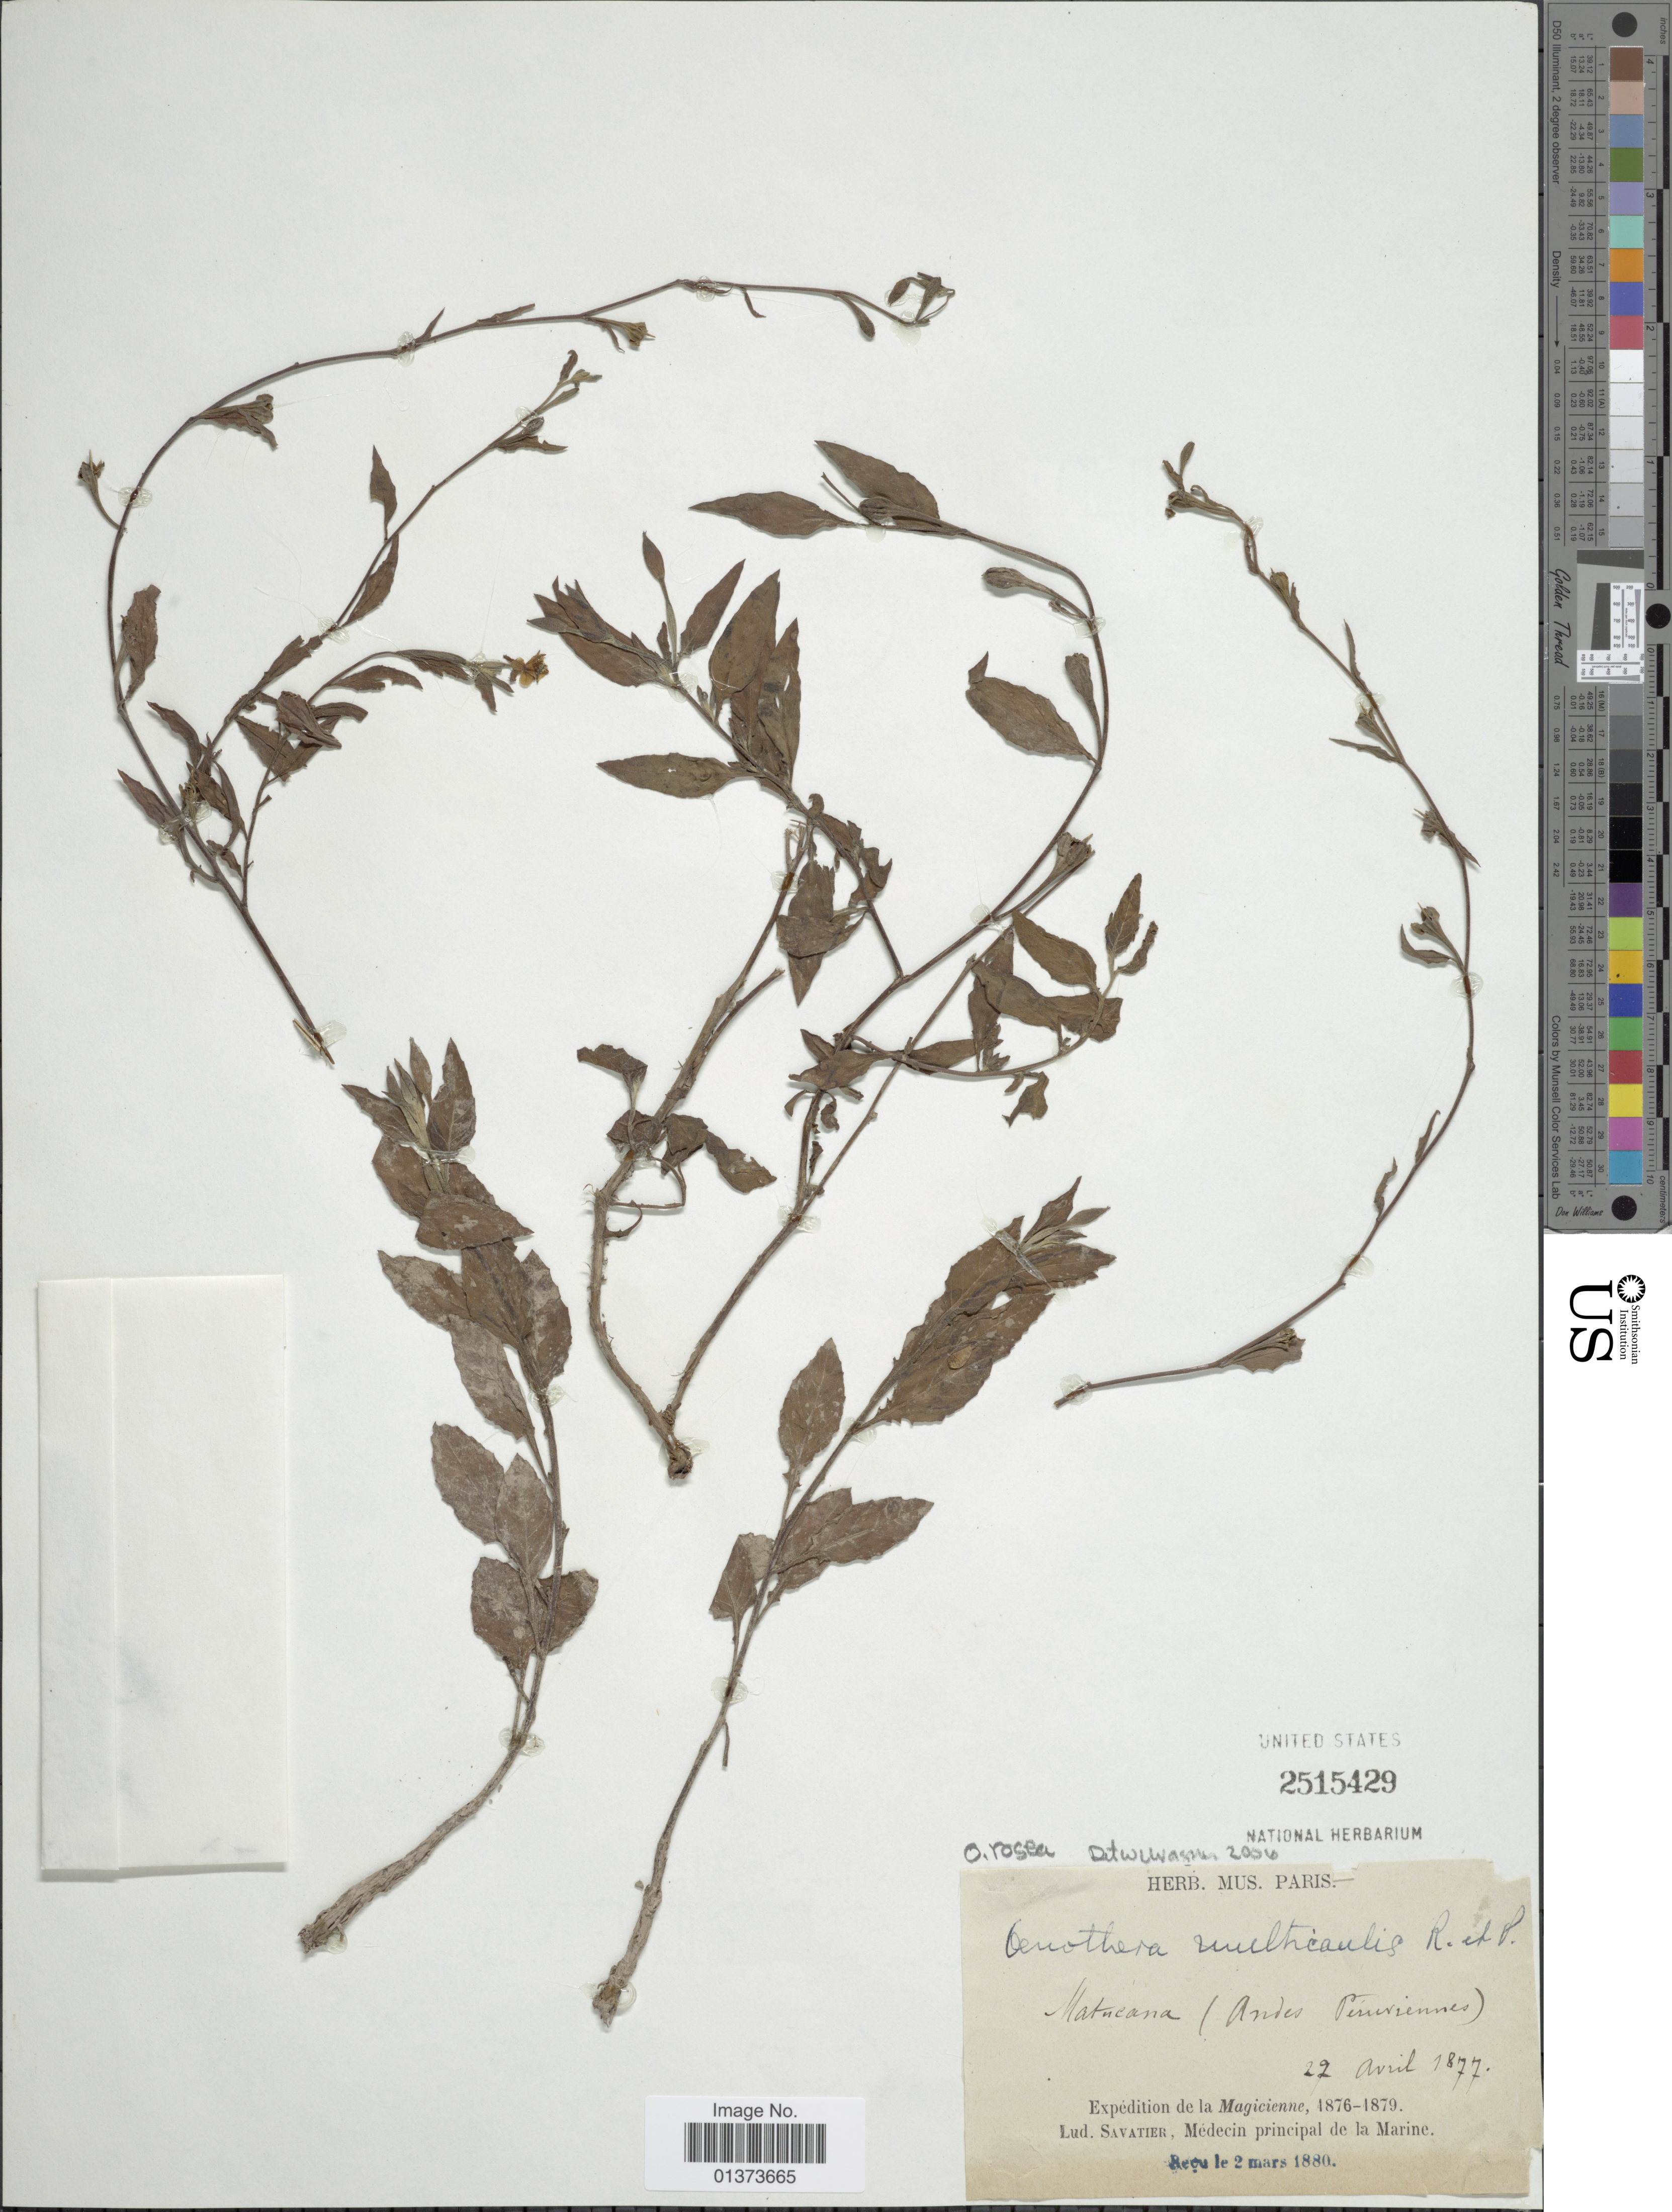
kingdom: Plantae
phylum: Tracheophyta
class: Magnoliopsida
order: Myrtales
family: Onagraceae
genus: Oenothera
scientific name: Oenothera rosea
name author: L'Hér. ex Aiton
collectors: L. Savatier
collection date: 1877-04-27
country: Peru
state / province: Lima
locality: Matucana (Andes Peruviennes)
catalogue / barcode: US 2515429